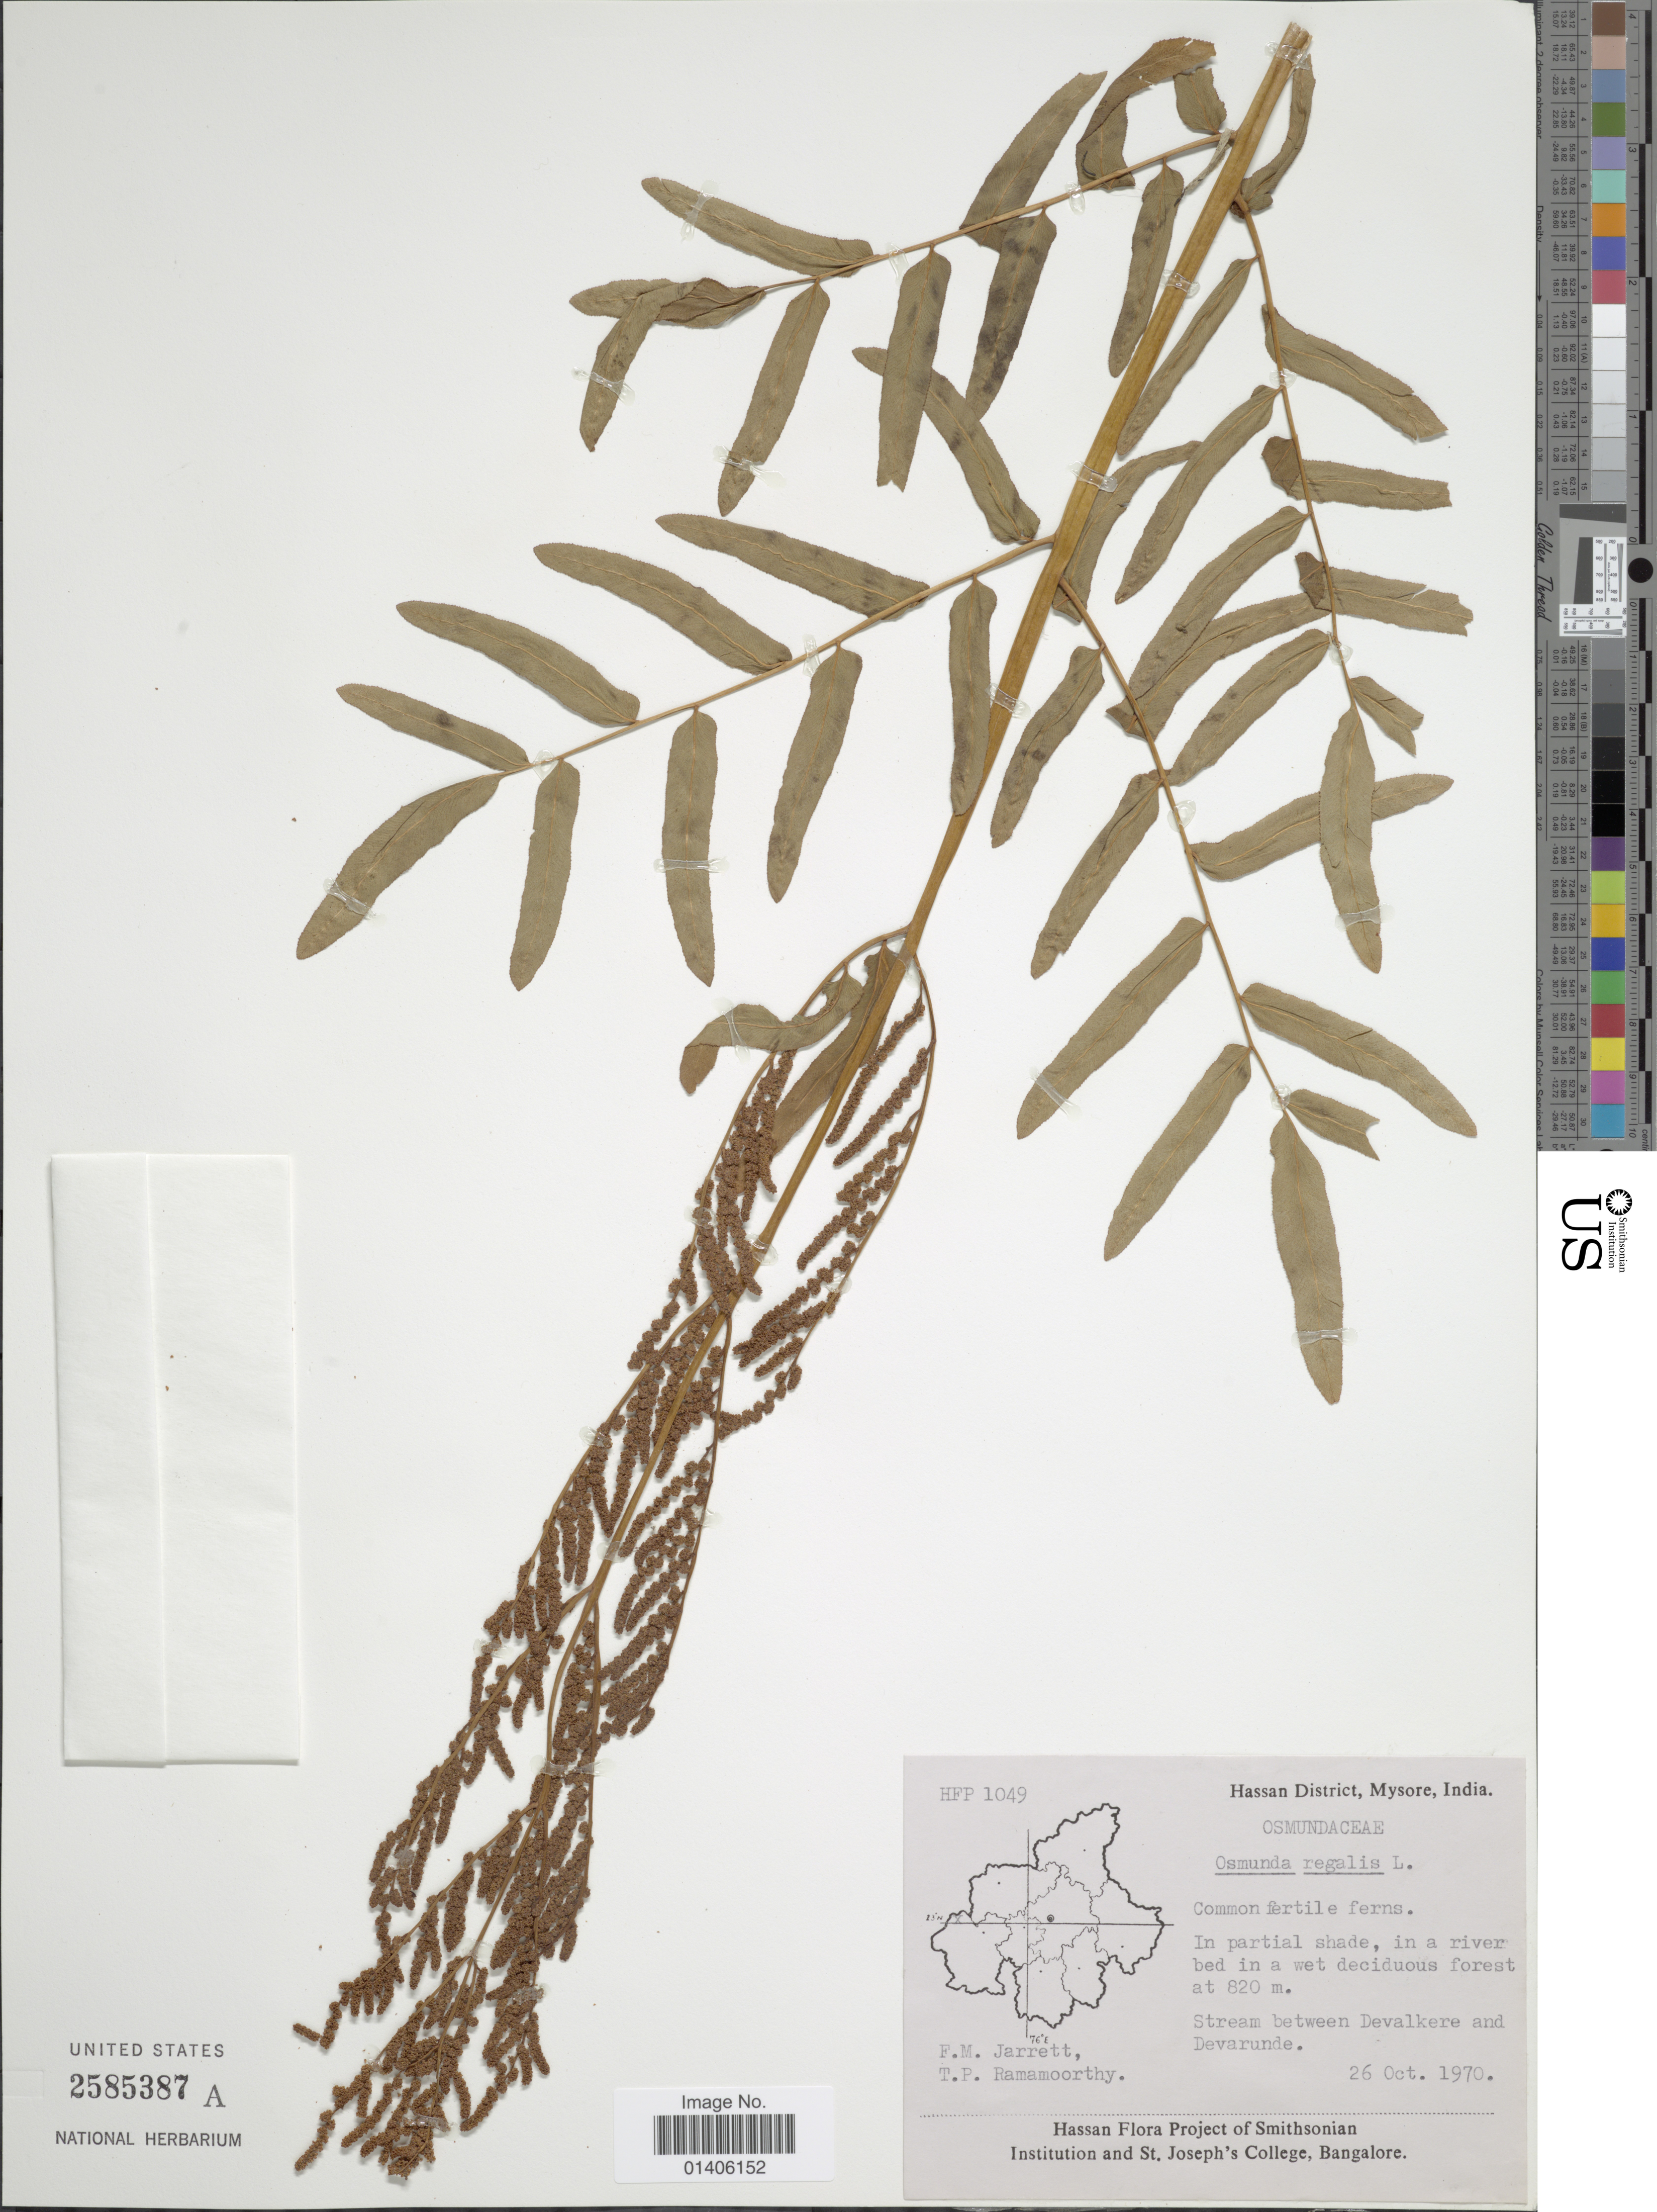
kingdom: Plantae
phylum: Tracheophyta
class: Polypodiopsida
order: Osmundales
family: Osmundaceae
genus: Osmunda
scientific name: Osmunda regalis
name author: L.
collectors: F. M. Jarrett & T. P. Ramamoorthy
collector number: HFP 1049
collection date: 1970-10-26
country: India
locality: Hassan District, Mysore, Stream between Devalkere and Devarunde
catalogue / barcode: US 2585387A